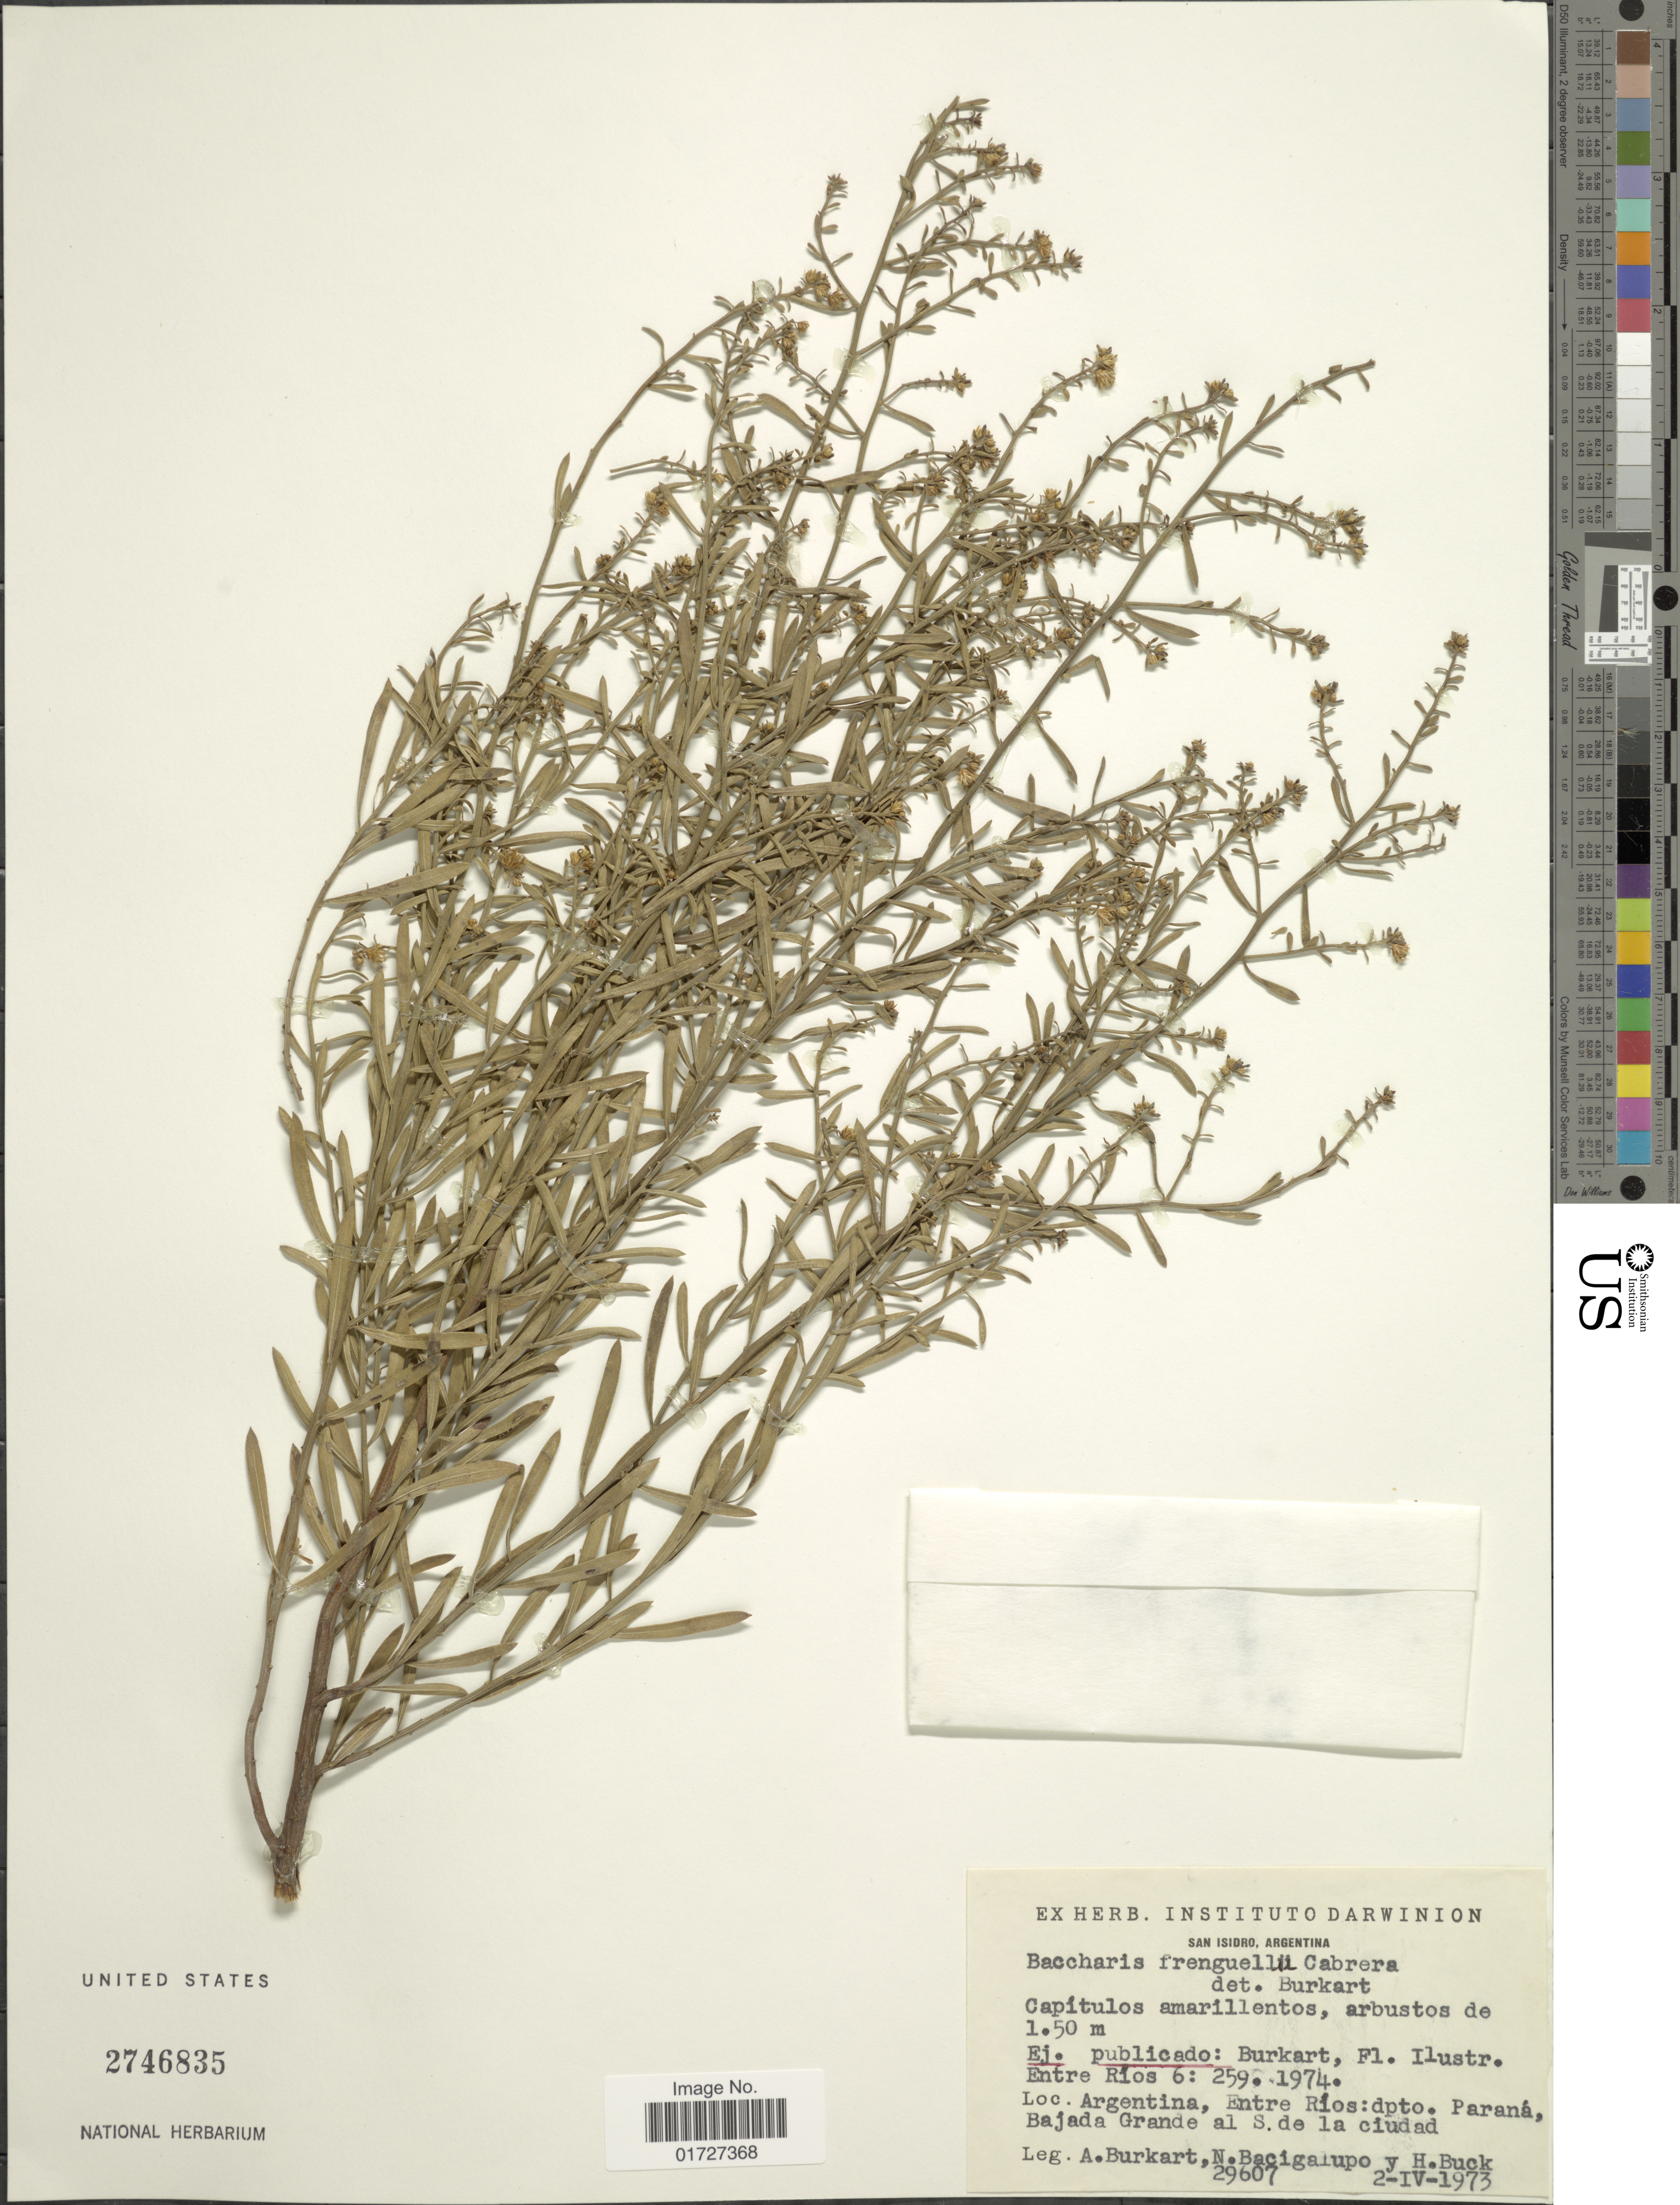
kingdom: Plantae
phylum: Tracheophyta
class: Magnoliopsida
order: Asterales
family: Asteraceae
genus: Baccharis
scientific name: Baccharis frenguellii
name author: Cabrera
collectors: A. E. Burkart, N. M. Bacigalupo & H. Buck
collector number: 29607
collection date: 1973-04-02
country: Argentina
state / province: Entre Rios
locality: Dpto. Parana, Bajada Grande al S de la ciudad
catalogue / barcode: US 2746835